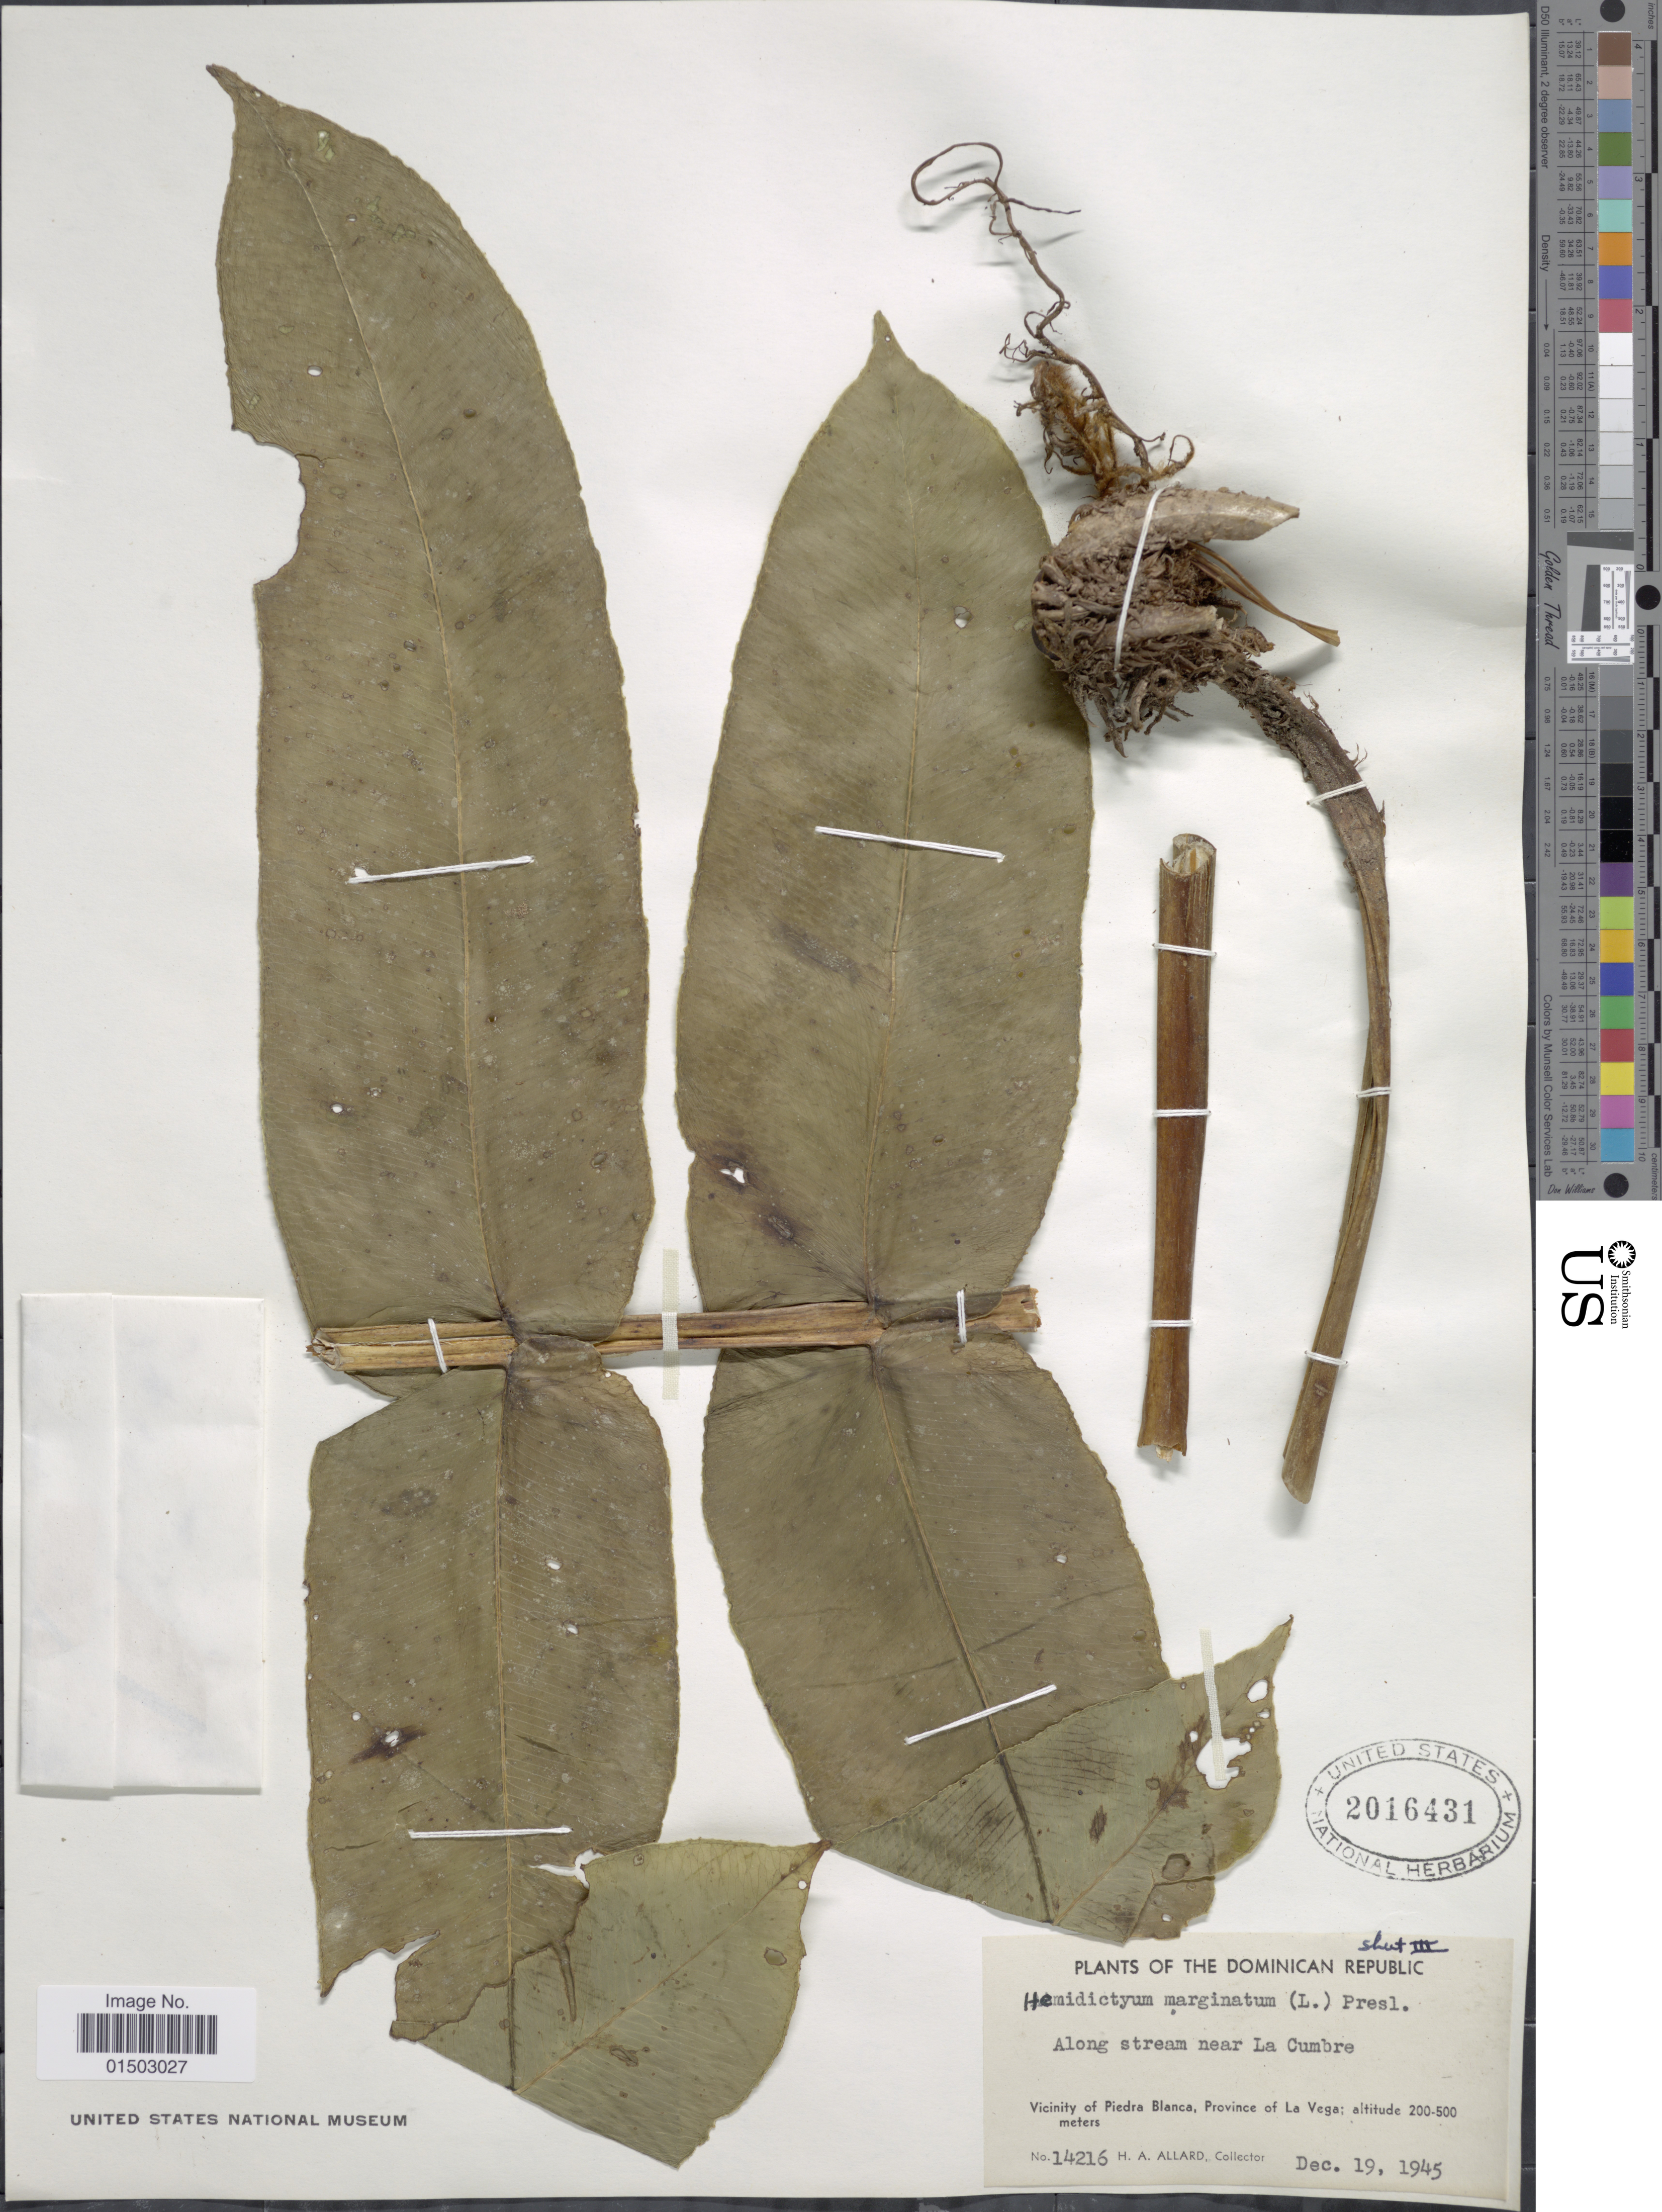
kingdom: Plantae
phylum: Tracheophyta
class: Polypodiopsida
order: Polypodiales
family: Hemidictyaceae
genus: Hemidictyum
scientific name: Hemidictyum marginatum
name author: (L.) C. Presl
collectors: H. A. Allard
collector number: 14216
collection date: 1945-12-19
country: Dominican Republic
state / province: La Vega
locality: Along stream near La Cumbre, Vicinity of Piedra Blanca, Province of La Vega.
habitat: along stream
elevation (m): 200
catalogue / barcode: US 2016431